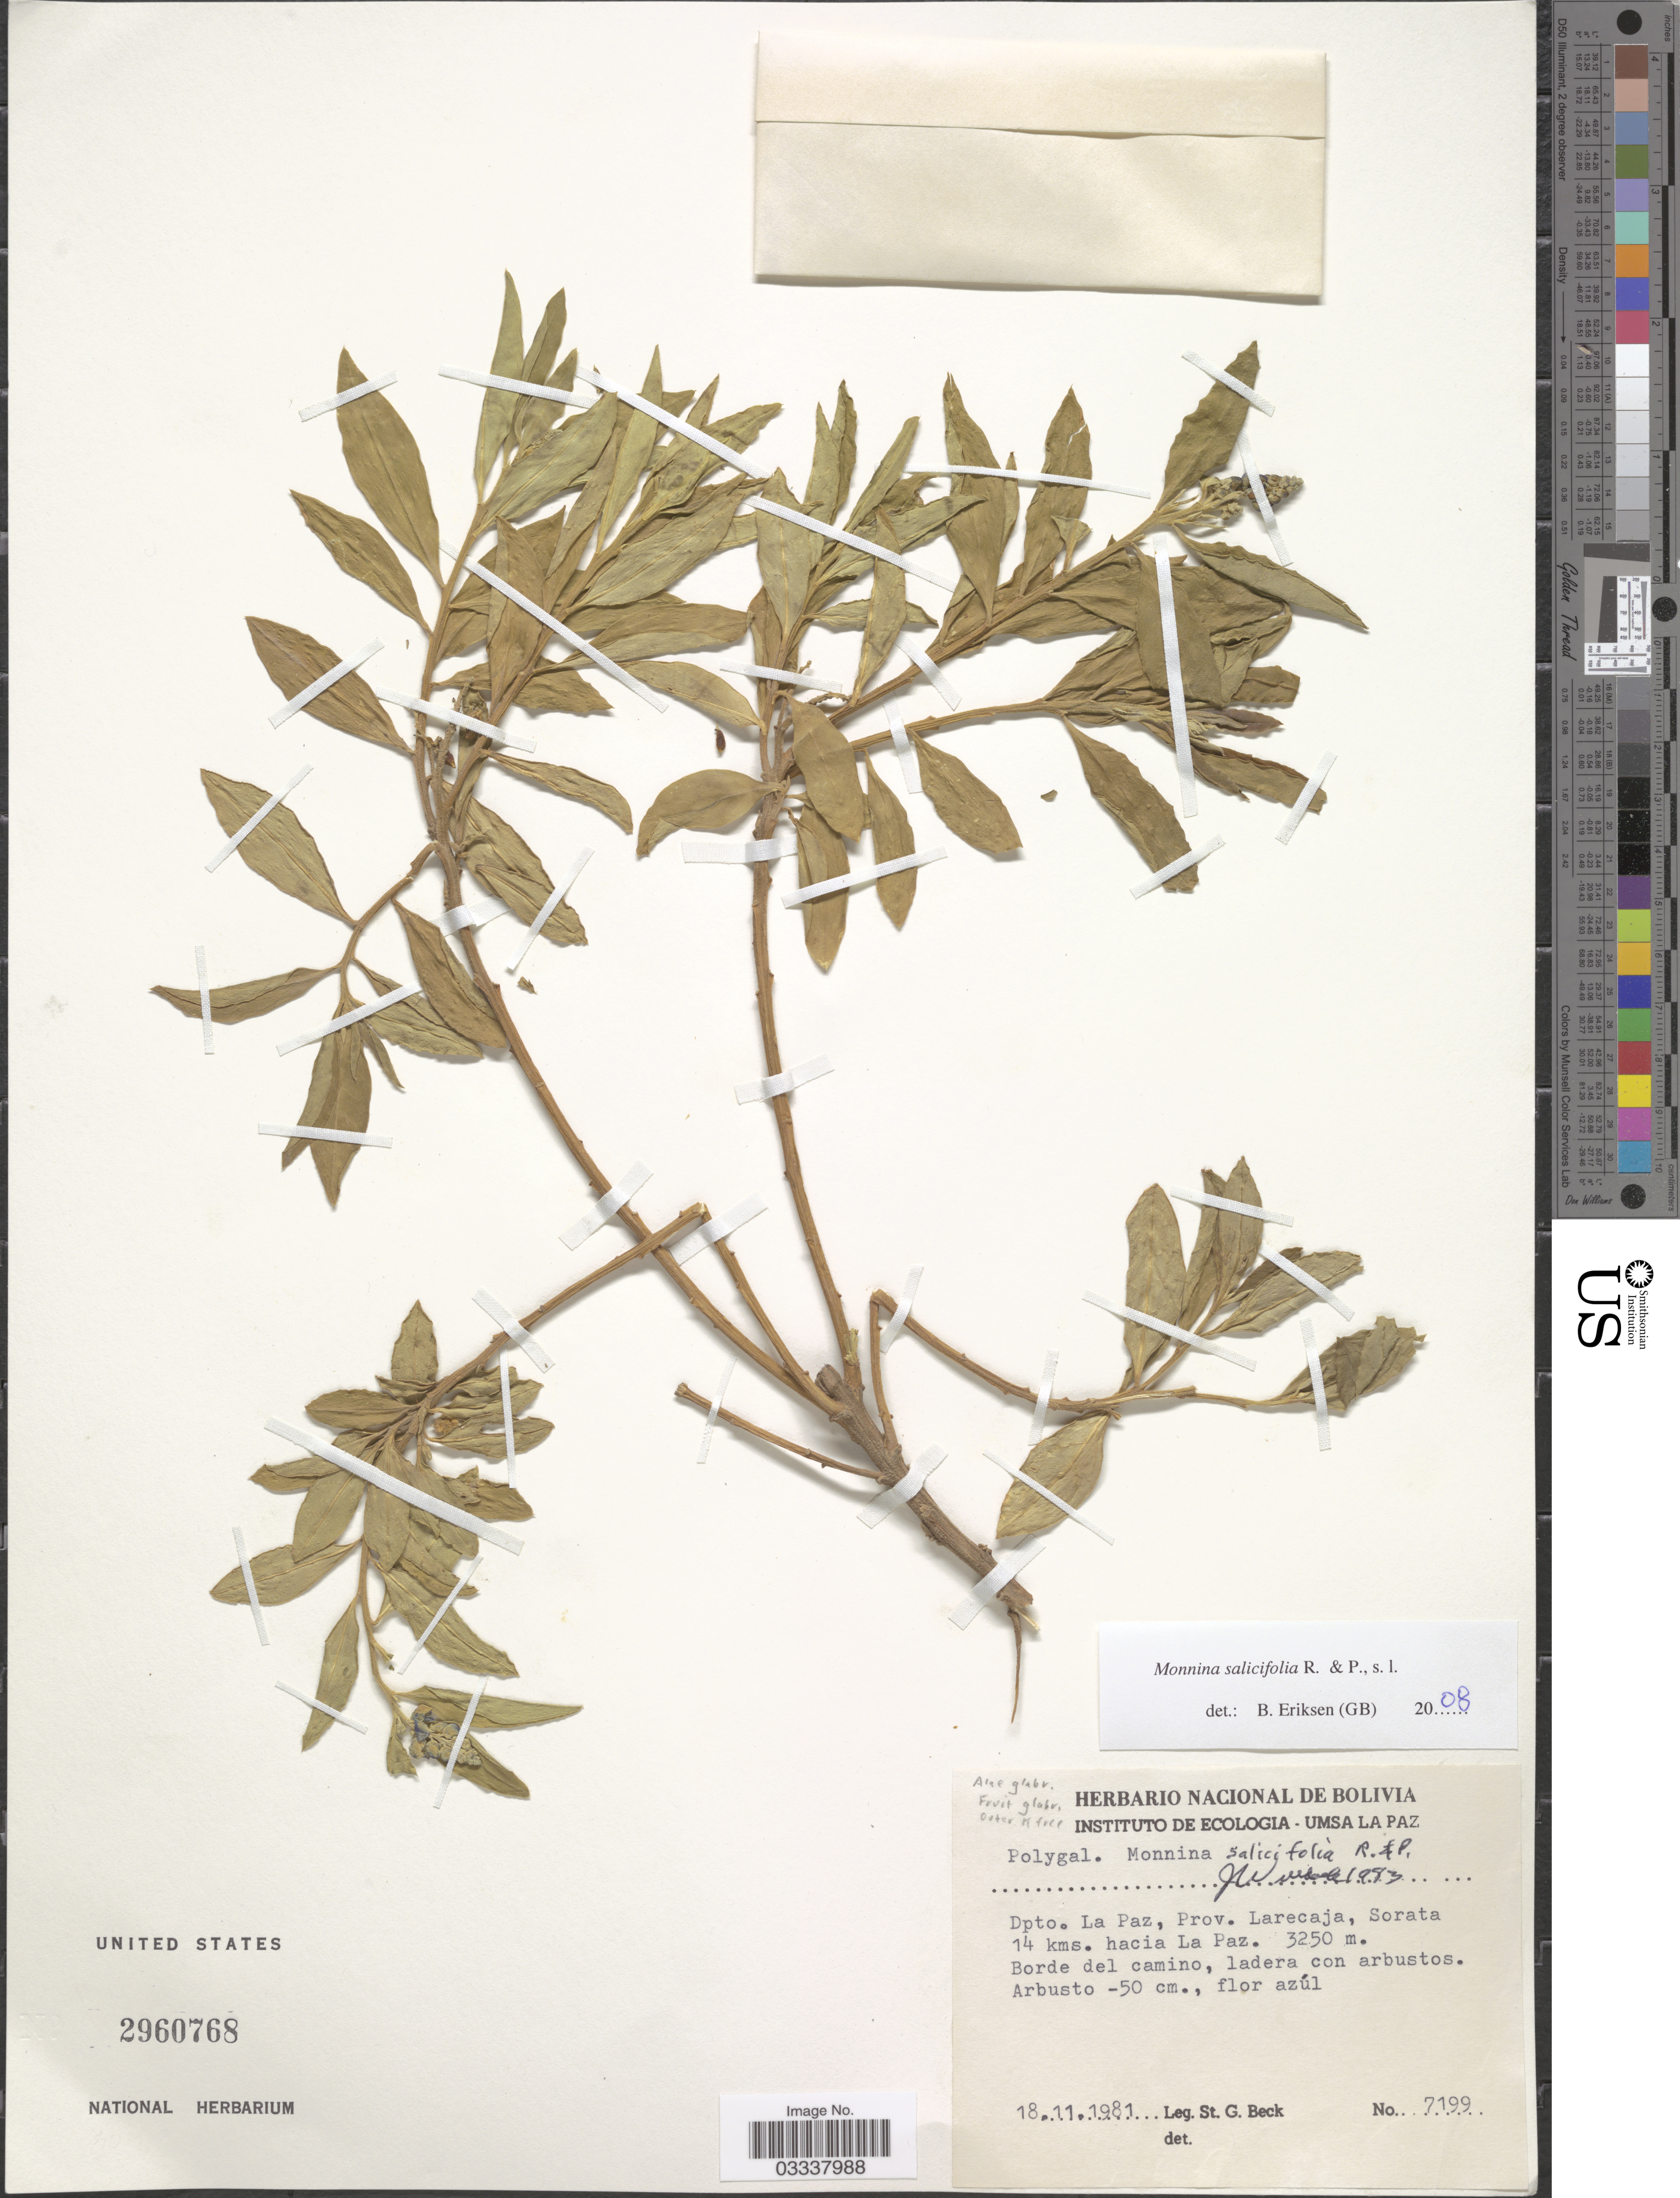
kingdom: Plantae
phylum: Tracheophyta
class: Magnoliopsida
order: Fabales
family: Polygalaceae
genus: Monnina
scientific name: Monnina salicifolia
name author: Ruiz & Pav.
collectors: S. G. Beck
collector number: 7199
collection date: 1981-11-18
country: Bolivia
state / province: La Paz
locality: Dpto. La Paz, Prov. Larecaja, Sorata 14 kms. hacia La Paz.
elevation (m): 3250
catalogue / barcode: US 2960768